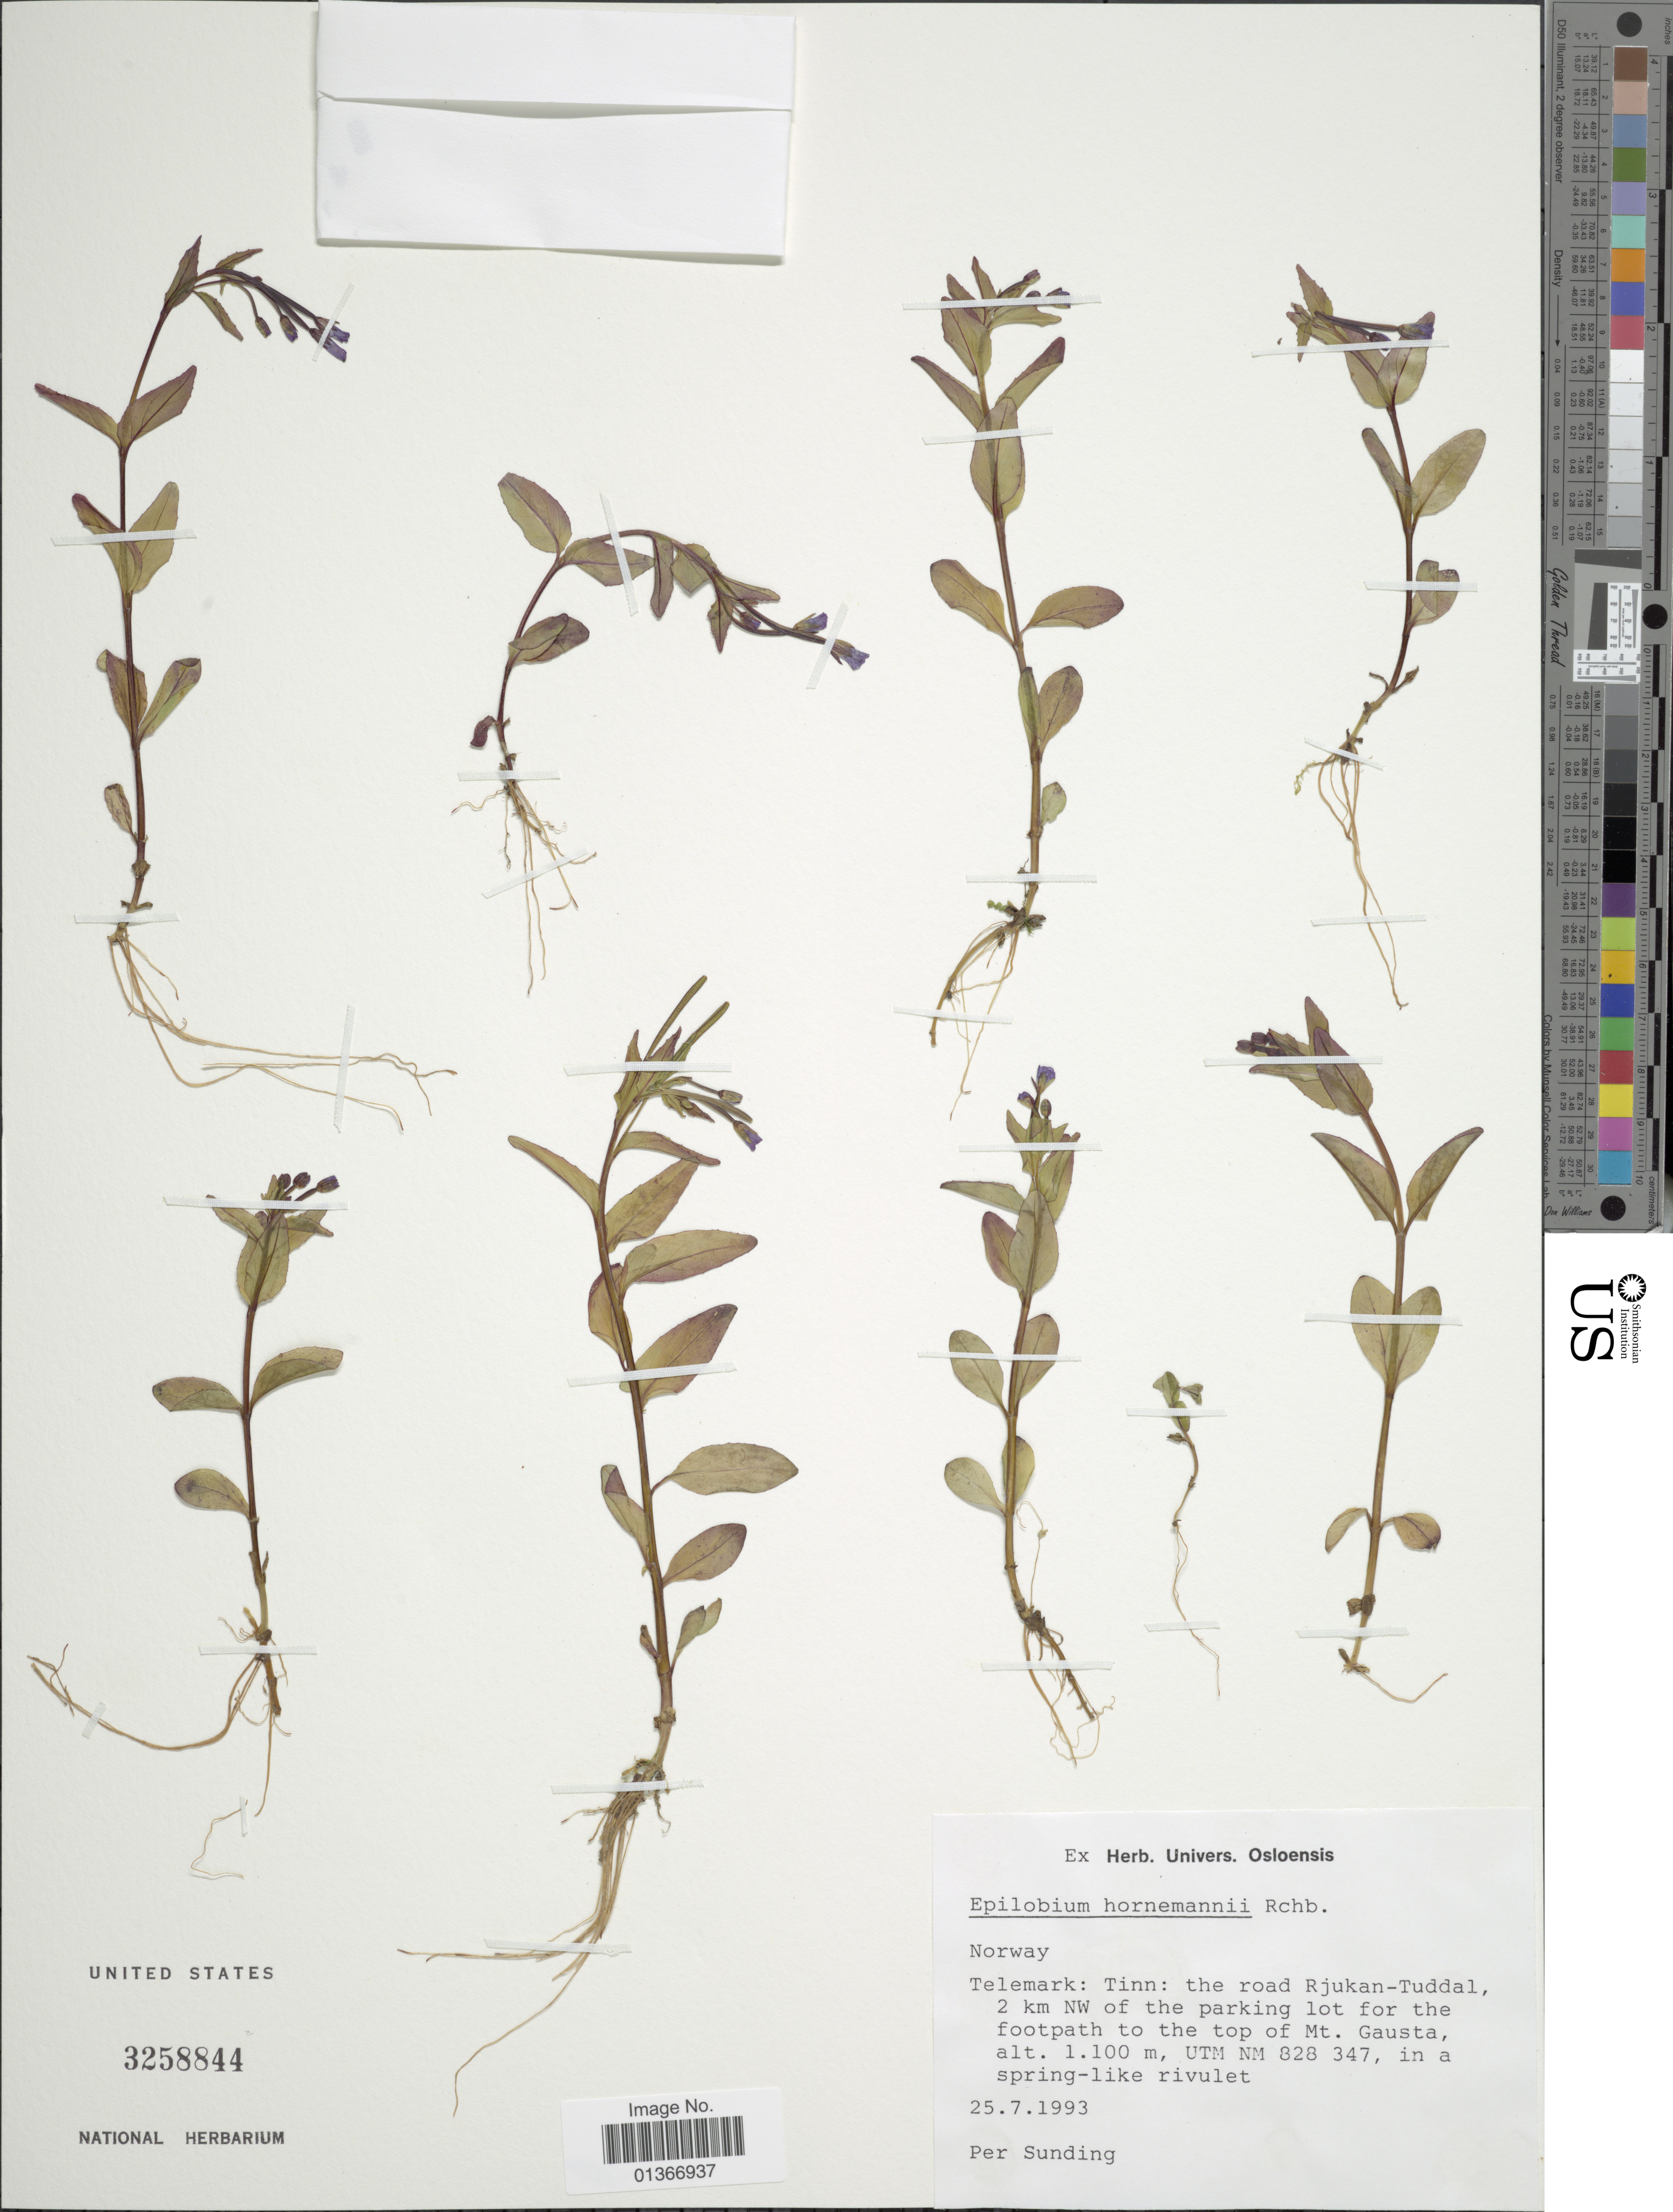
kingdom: Plantae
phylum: Tracheophyta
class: Magnoliopsida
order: Myrtales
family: Onagraceae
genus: Epilobium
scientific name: Epilobium hornemannii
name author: Rchb.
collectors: P. O. Sunding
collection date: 1993-07-25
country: Norway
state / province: Telemark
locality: Tinn: the road Rjukan-Tuddal, 2 km NW of the parking lot for the footpath to the top of Mt. Gausta, UTM NM 828 347.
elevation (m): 1100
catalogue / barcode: US 3258844